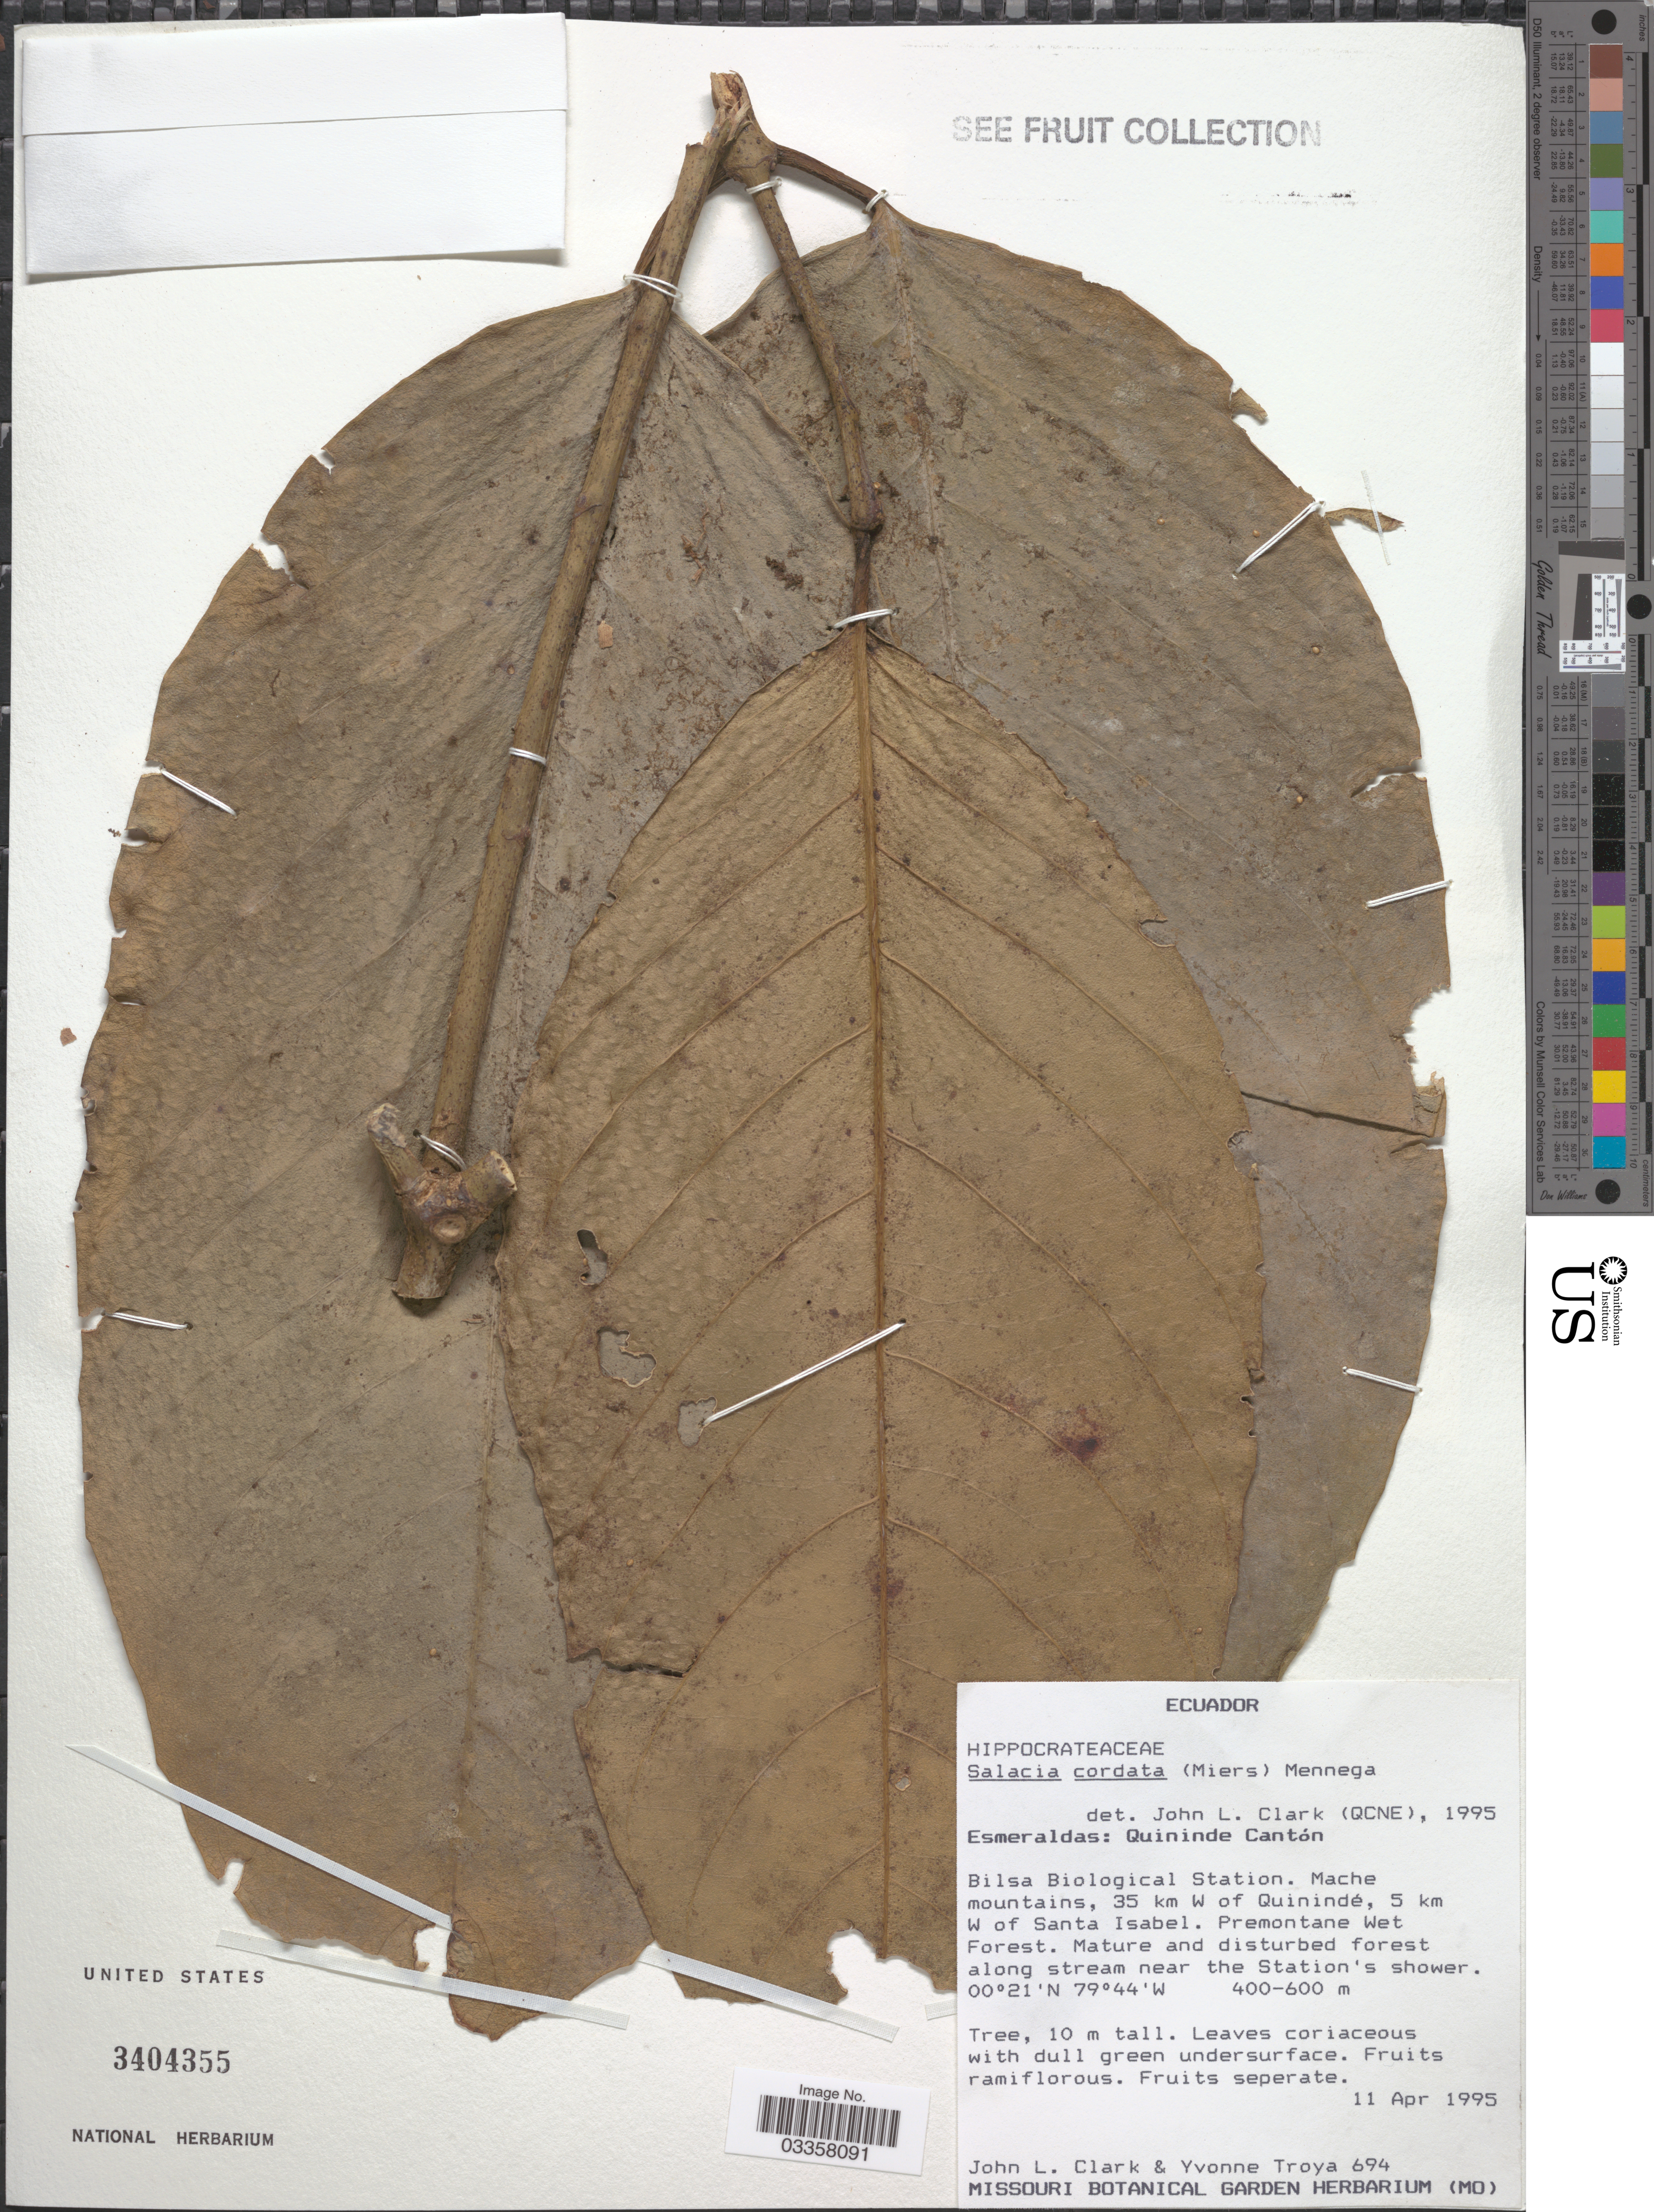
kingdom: Plantae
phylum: Tracheophyta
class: Magnoliopsida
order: Celastrales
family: Celastraceae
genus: Salacia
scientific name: Salacia cordata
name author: (Miers) Mennega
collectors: J. L. Clark & Y. Troya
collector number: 694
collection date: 1995-04-11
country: Ecuador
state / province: Esmeraldas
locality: Quininde Cantón, Bilsa Biological Station. Mache mountains, 35 km W of Quinindé, 5 km W of Santa Isabel, Mature and disturbed forest along stream near the Station's shower.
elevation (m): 400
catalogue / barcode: US 3404355